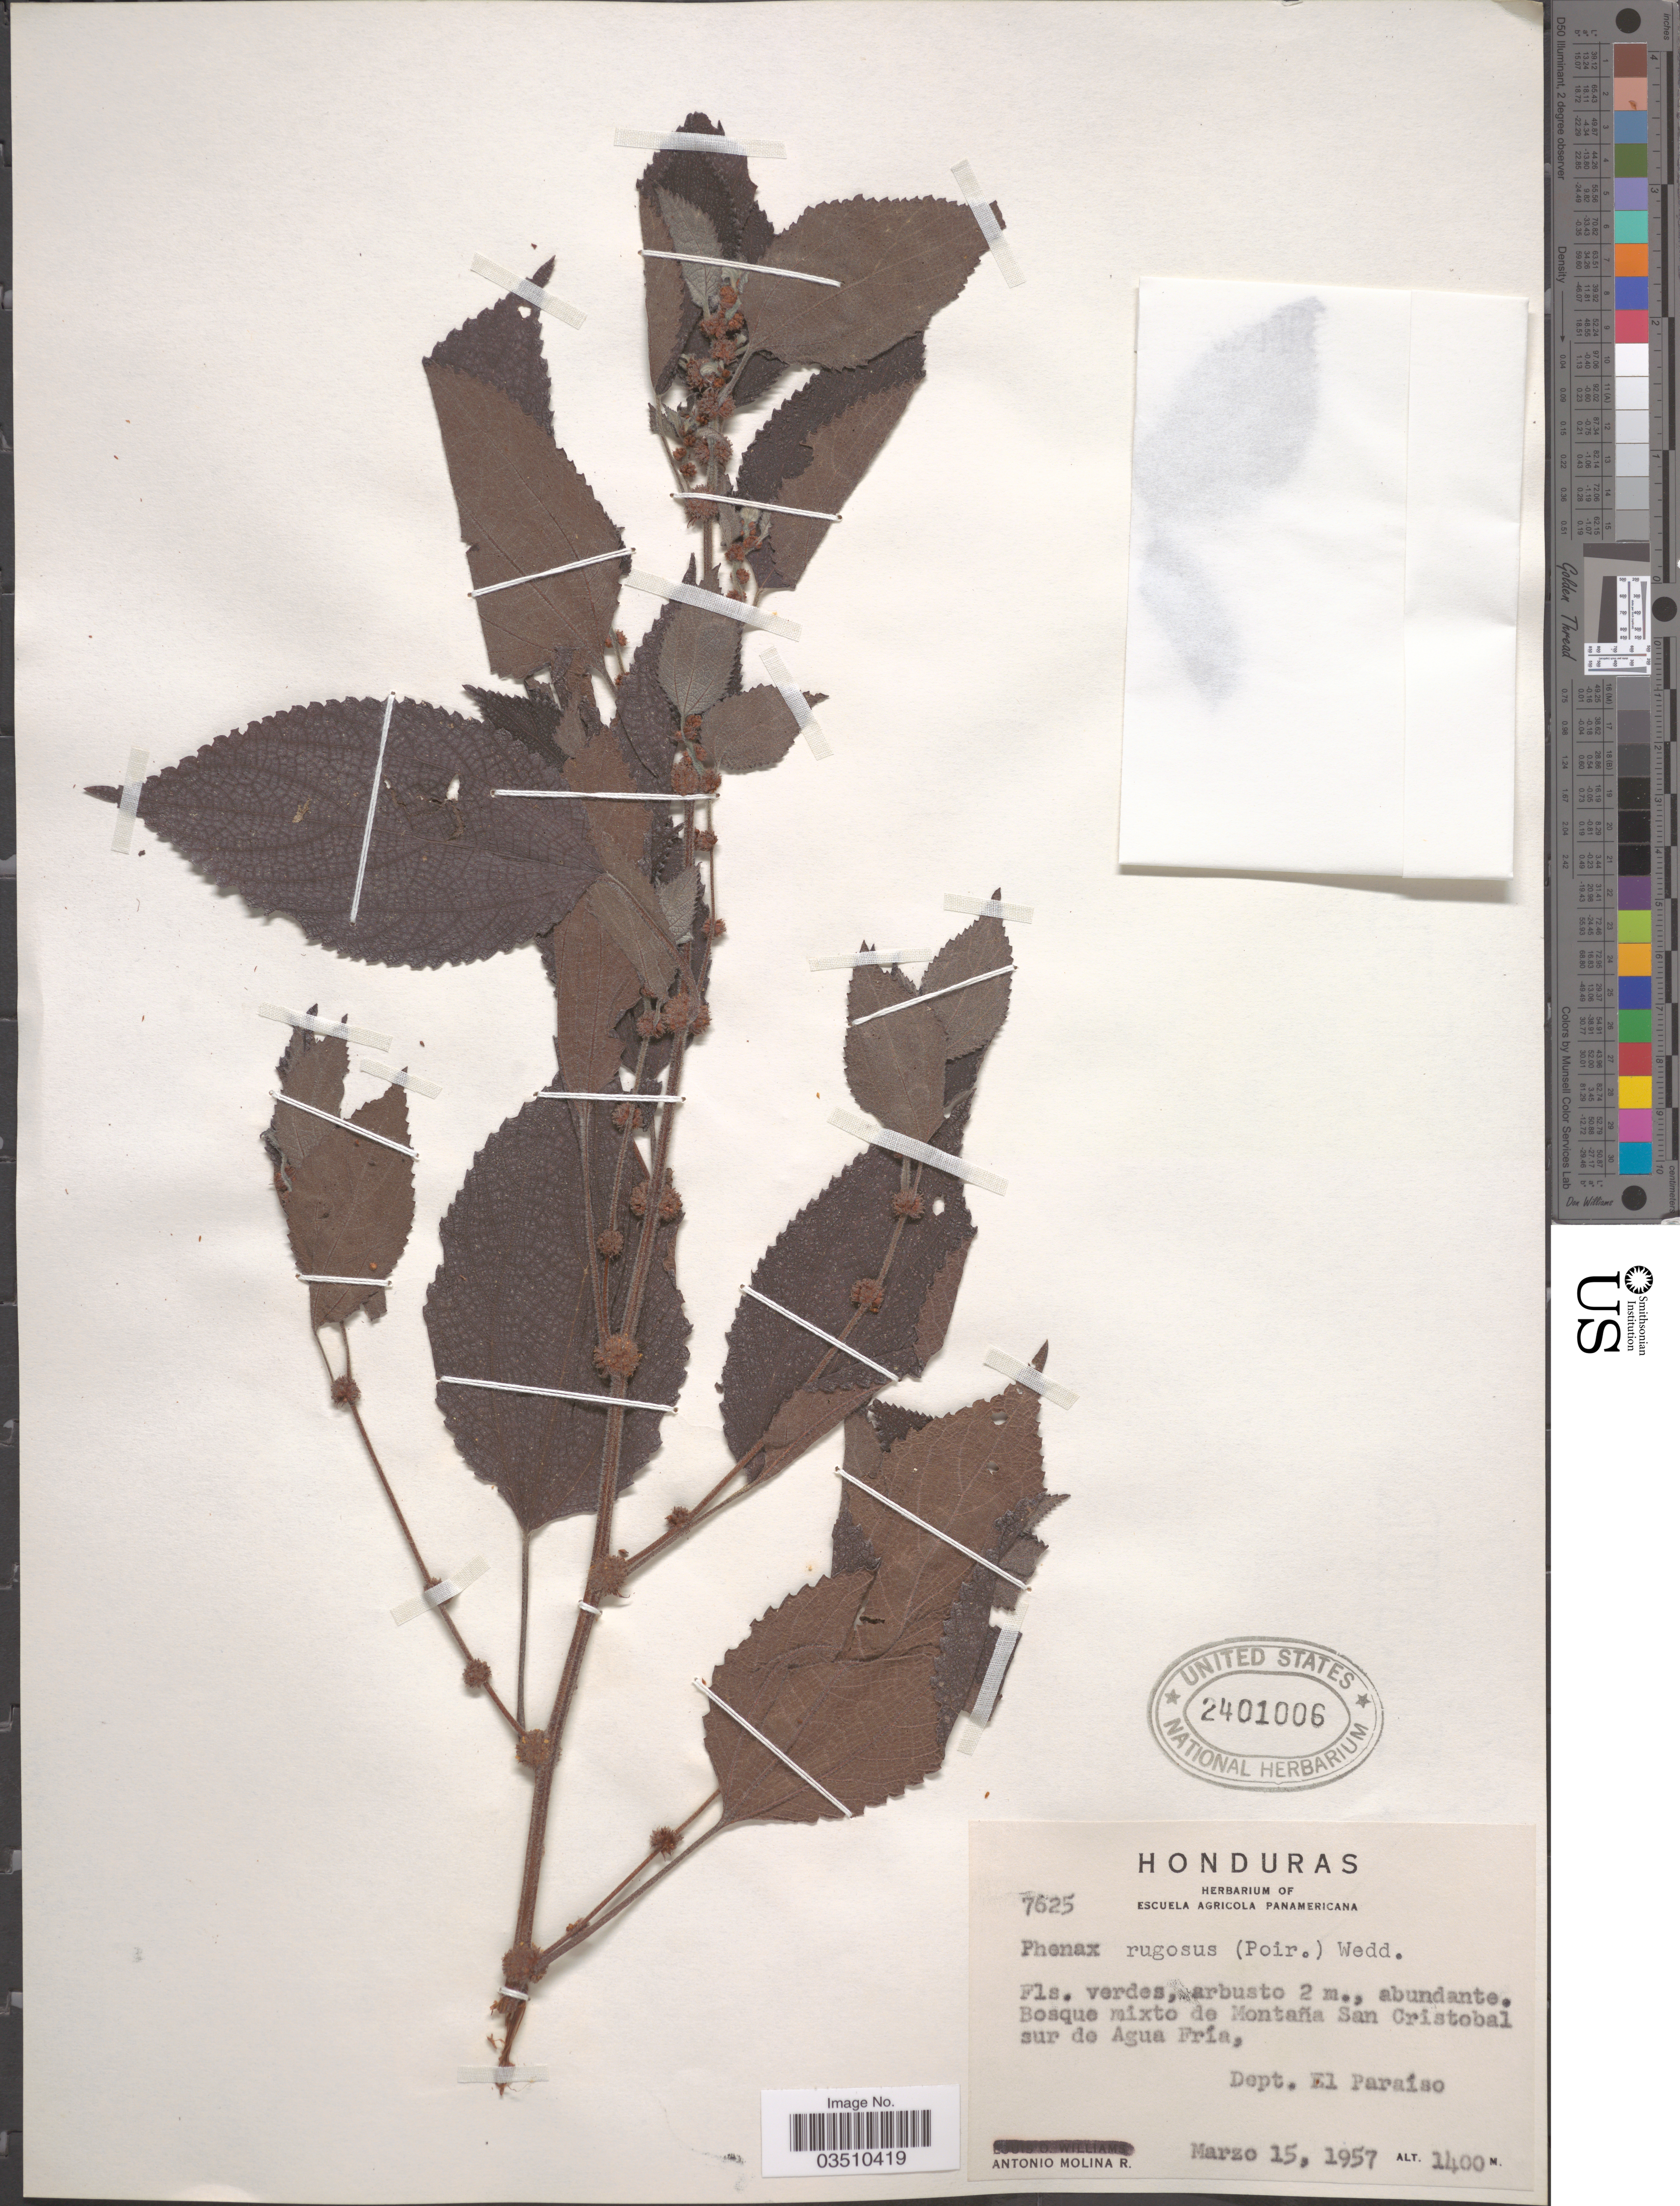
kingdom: Plantae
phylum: Tracheophyta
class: Magnoliopsida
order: Rosales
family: Urticaceae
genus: Phenax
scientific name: Phenax rugosus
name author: (Poir.) Wedd.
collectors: A. Molina R.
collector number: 7625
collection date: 1957-03-15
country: Honduras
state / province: El Paraiso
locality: Bosque mixto de Montaña San Cristobal sur de Agua Fría, Dept. El Paraiso.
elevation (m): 1400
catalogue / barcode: US 2401006